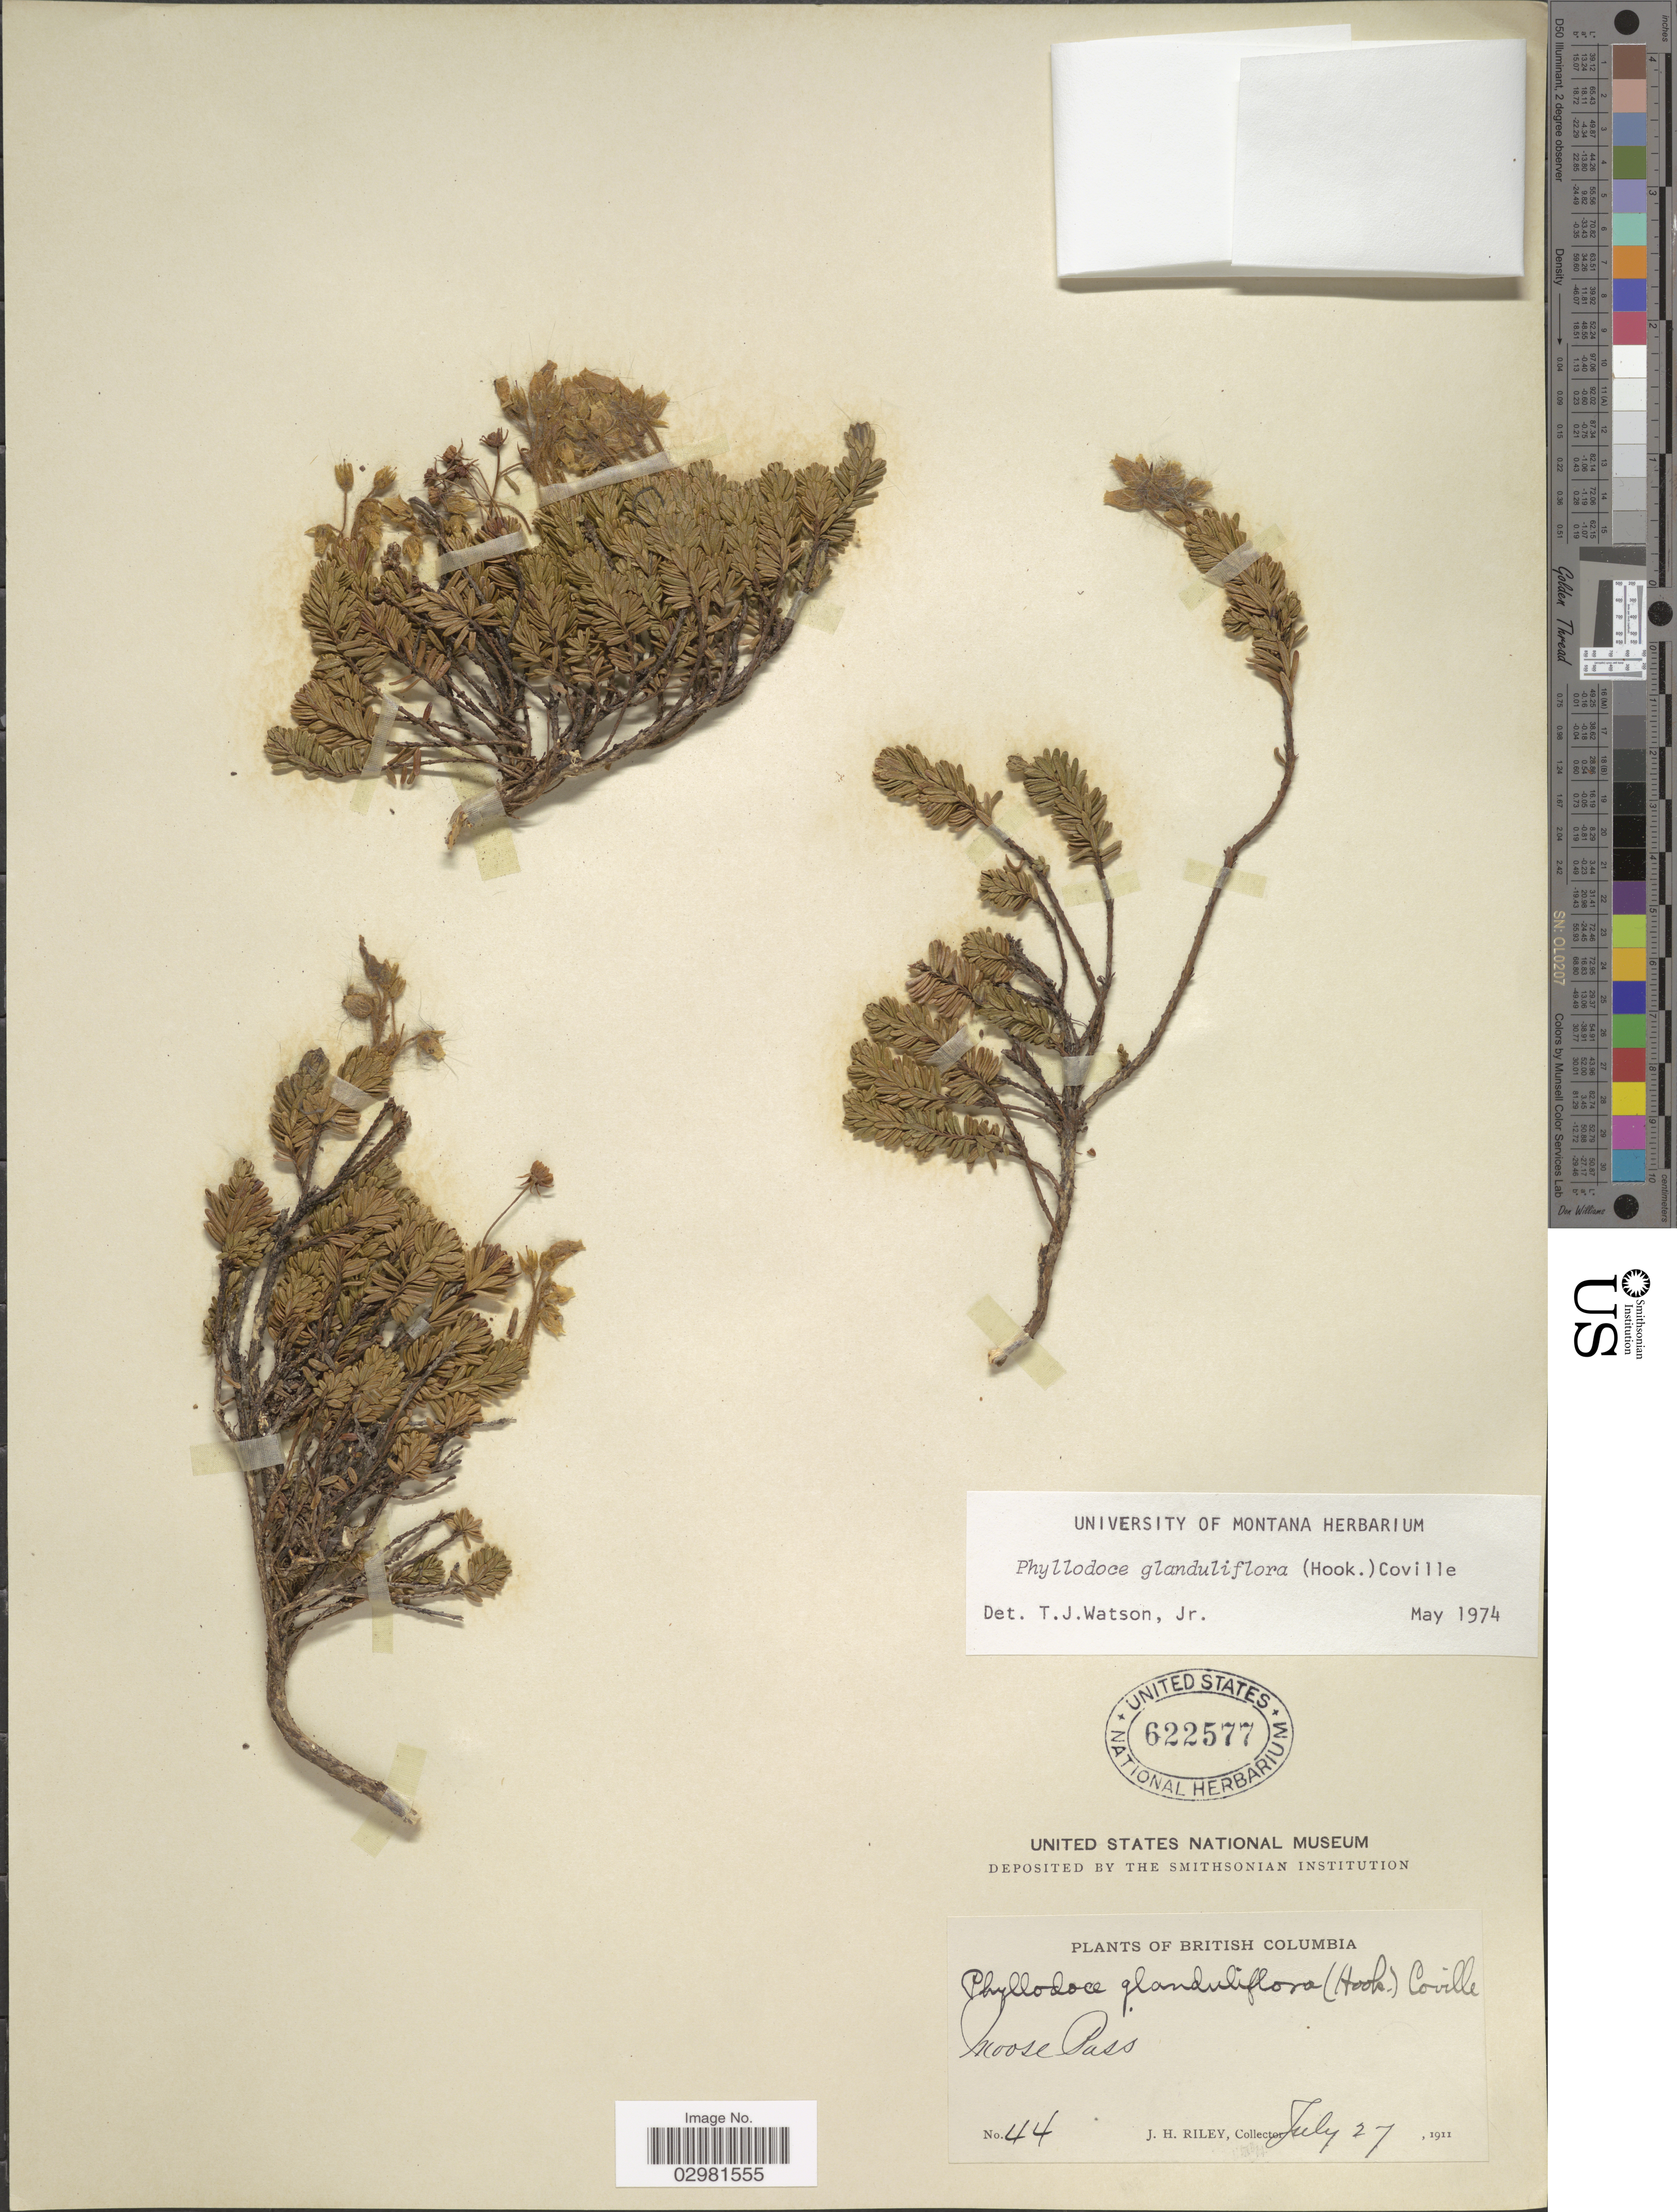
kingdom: Plantae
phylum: Tracheophyta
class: Magnoliopsida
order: Ericales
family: Ericaceae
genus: Phyllodoce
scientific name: Phyllodoce glanduliflora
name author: (Hook.) Coville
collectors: J. H. Riley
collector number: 44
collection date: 1911-07-27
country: Canada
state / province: British Columbia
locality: Moose Pass.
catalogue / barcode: US 622577